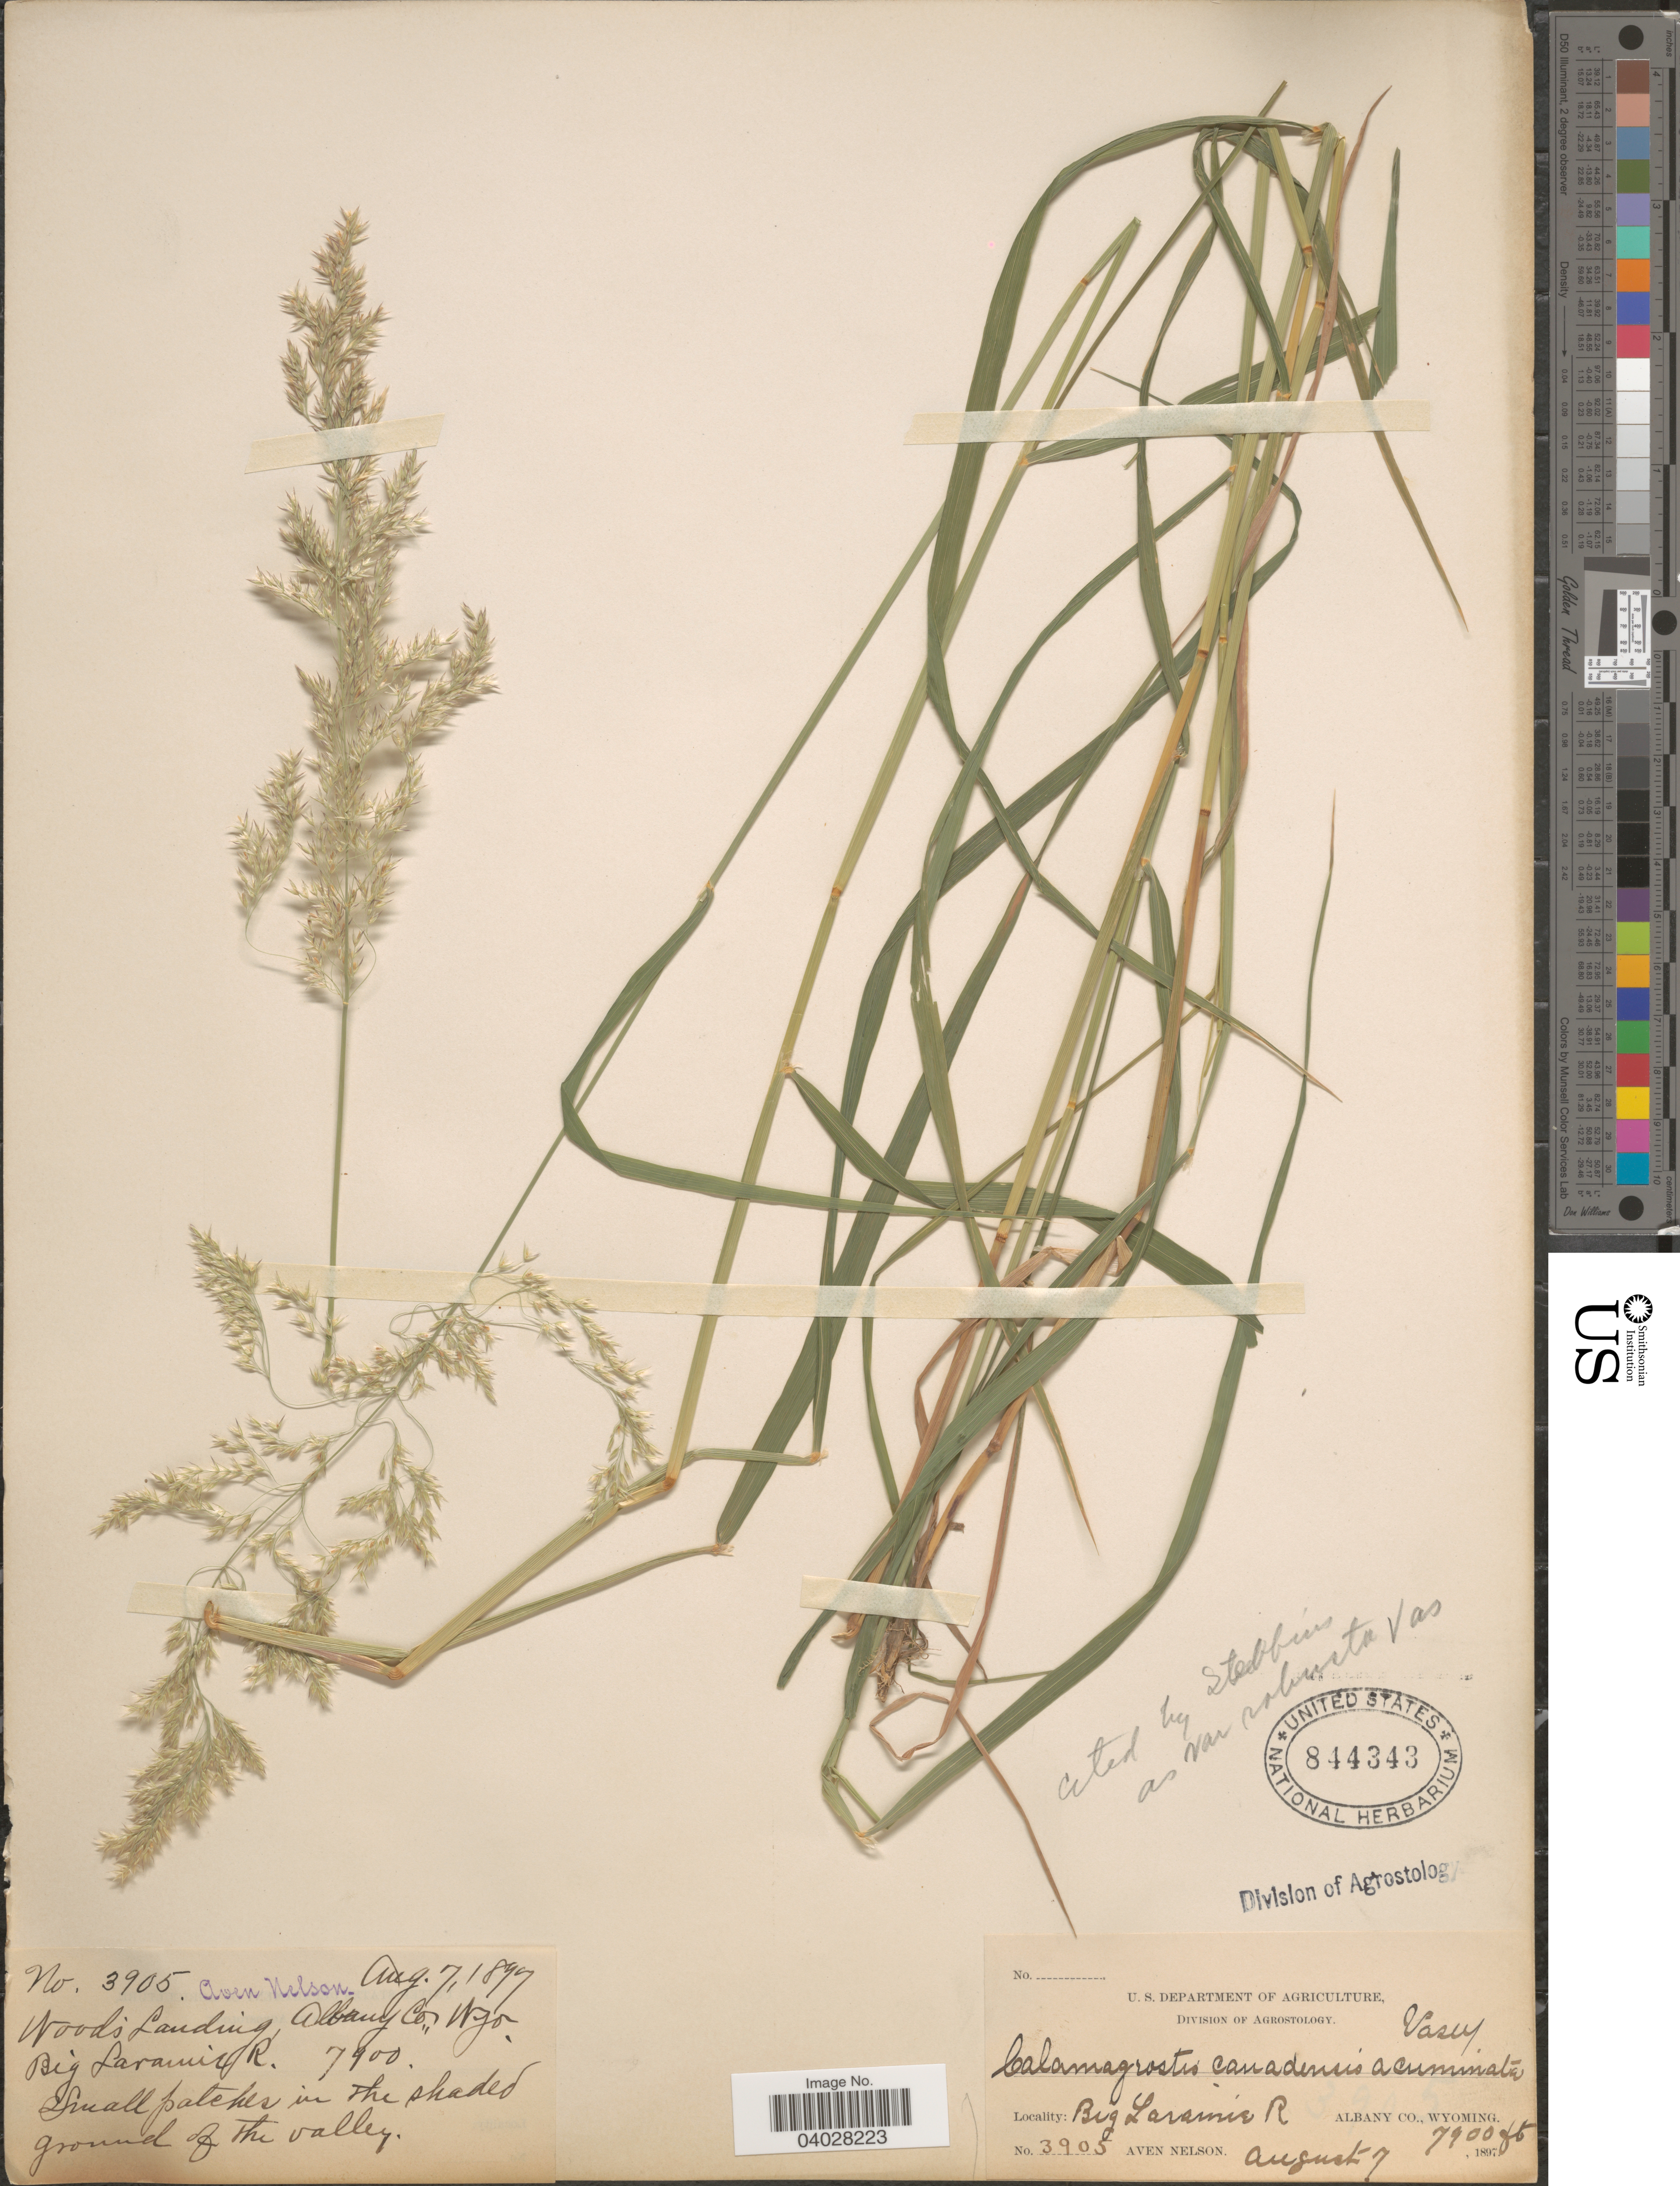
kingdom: Plantae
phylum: Tracheophyta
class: Liliopsida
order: Poales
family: Poaceae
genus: Calamagrostis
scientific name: Calamagrostis canadensis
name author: (Michx.) P. Beauv.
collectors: A. Nelson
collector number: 3905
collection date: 1897-08-07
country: United States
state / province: Wyoming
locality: Woods Landing, Albany Co. Big Laramie R.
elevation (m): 2408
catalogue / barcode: US 844343